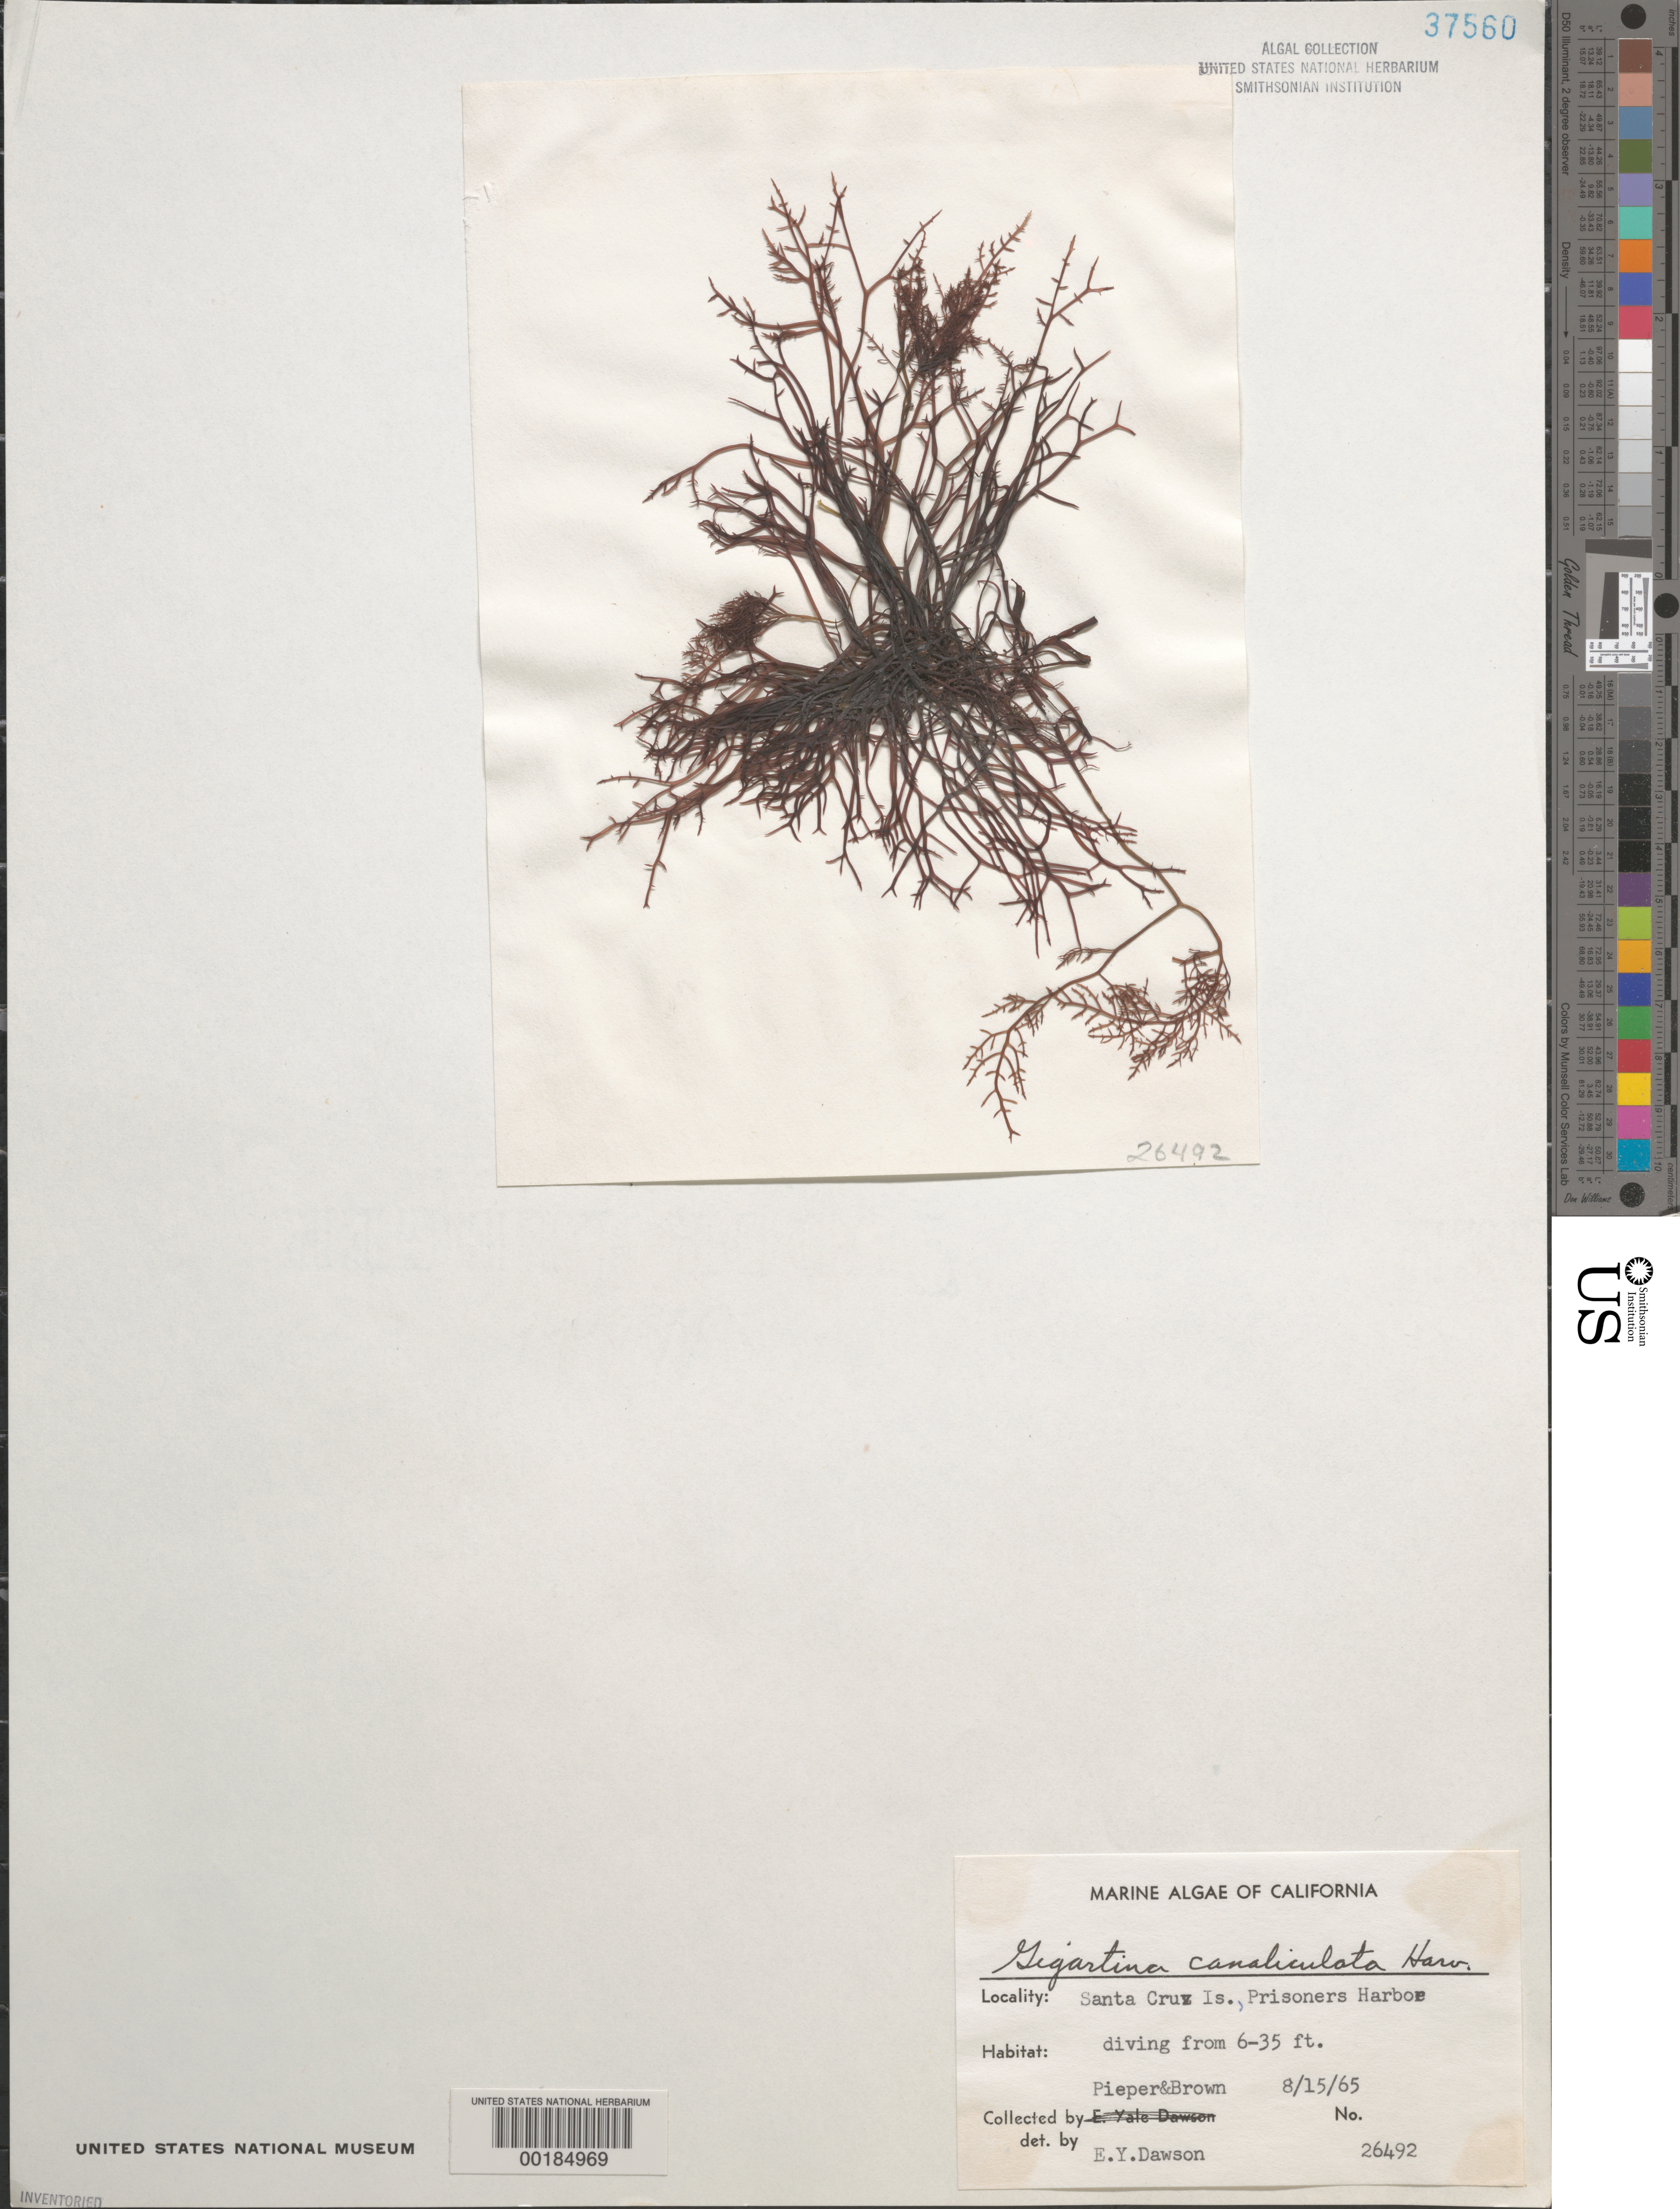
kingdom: Plantae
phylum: Rhodophyta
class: Florideophyceae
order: Gigartinales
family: Gigartinaceae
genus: Chondracanthus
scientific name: Chondracanthus canaliculatus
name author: (Harv.) Guiry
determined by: Algae name updating Project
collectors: D. Pieper & D. Brown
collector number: EYD 26492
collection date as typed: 15 Aug 1965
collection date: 1965-08-15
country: United States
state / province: California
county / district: Santa Barbara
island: Santa Cruz Island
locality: Prisoner's Harbor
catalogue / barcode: US 37560